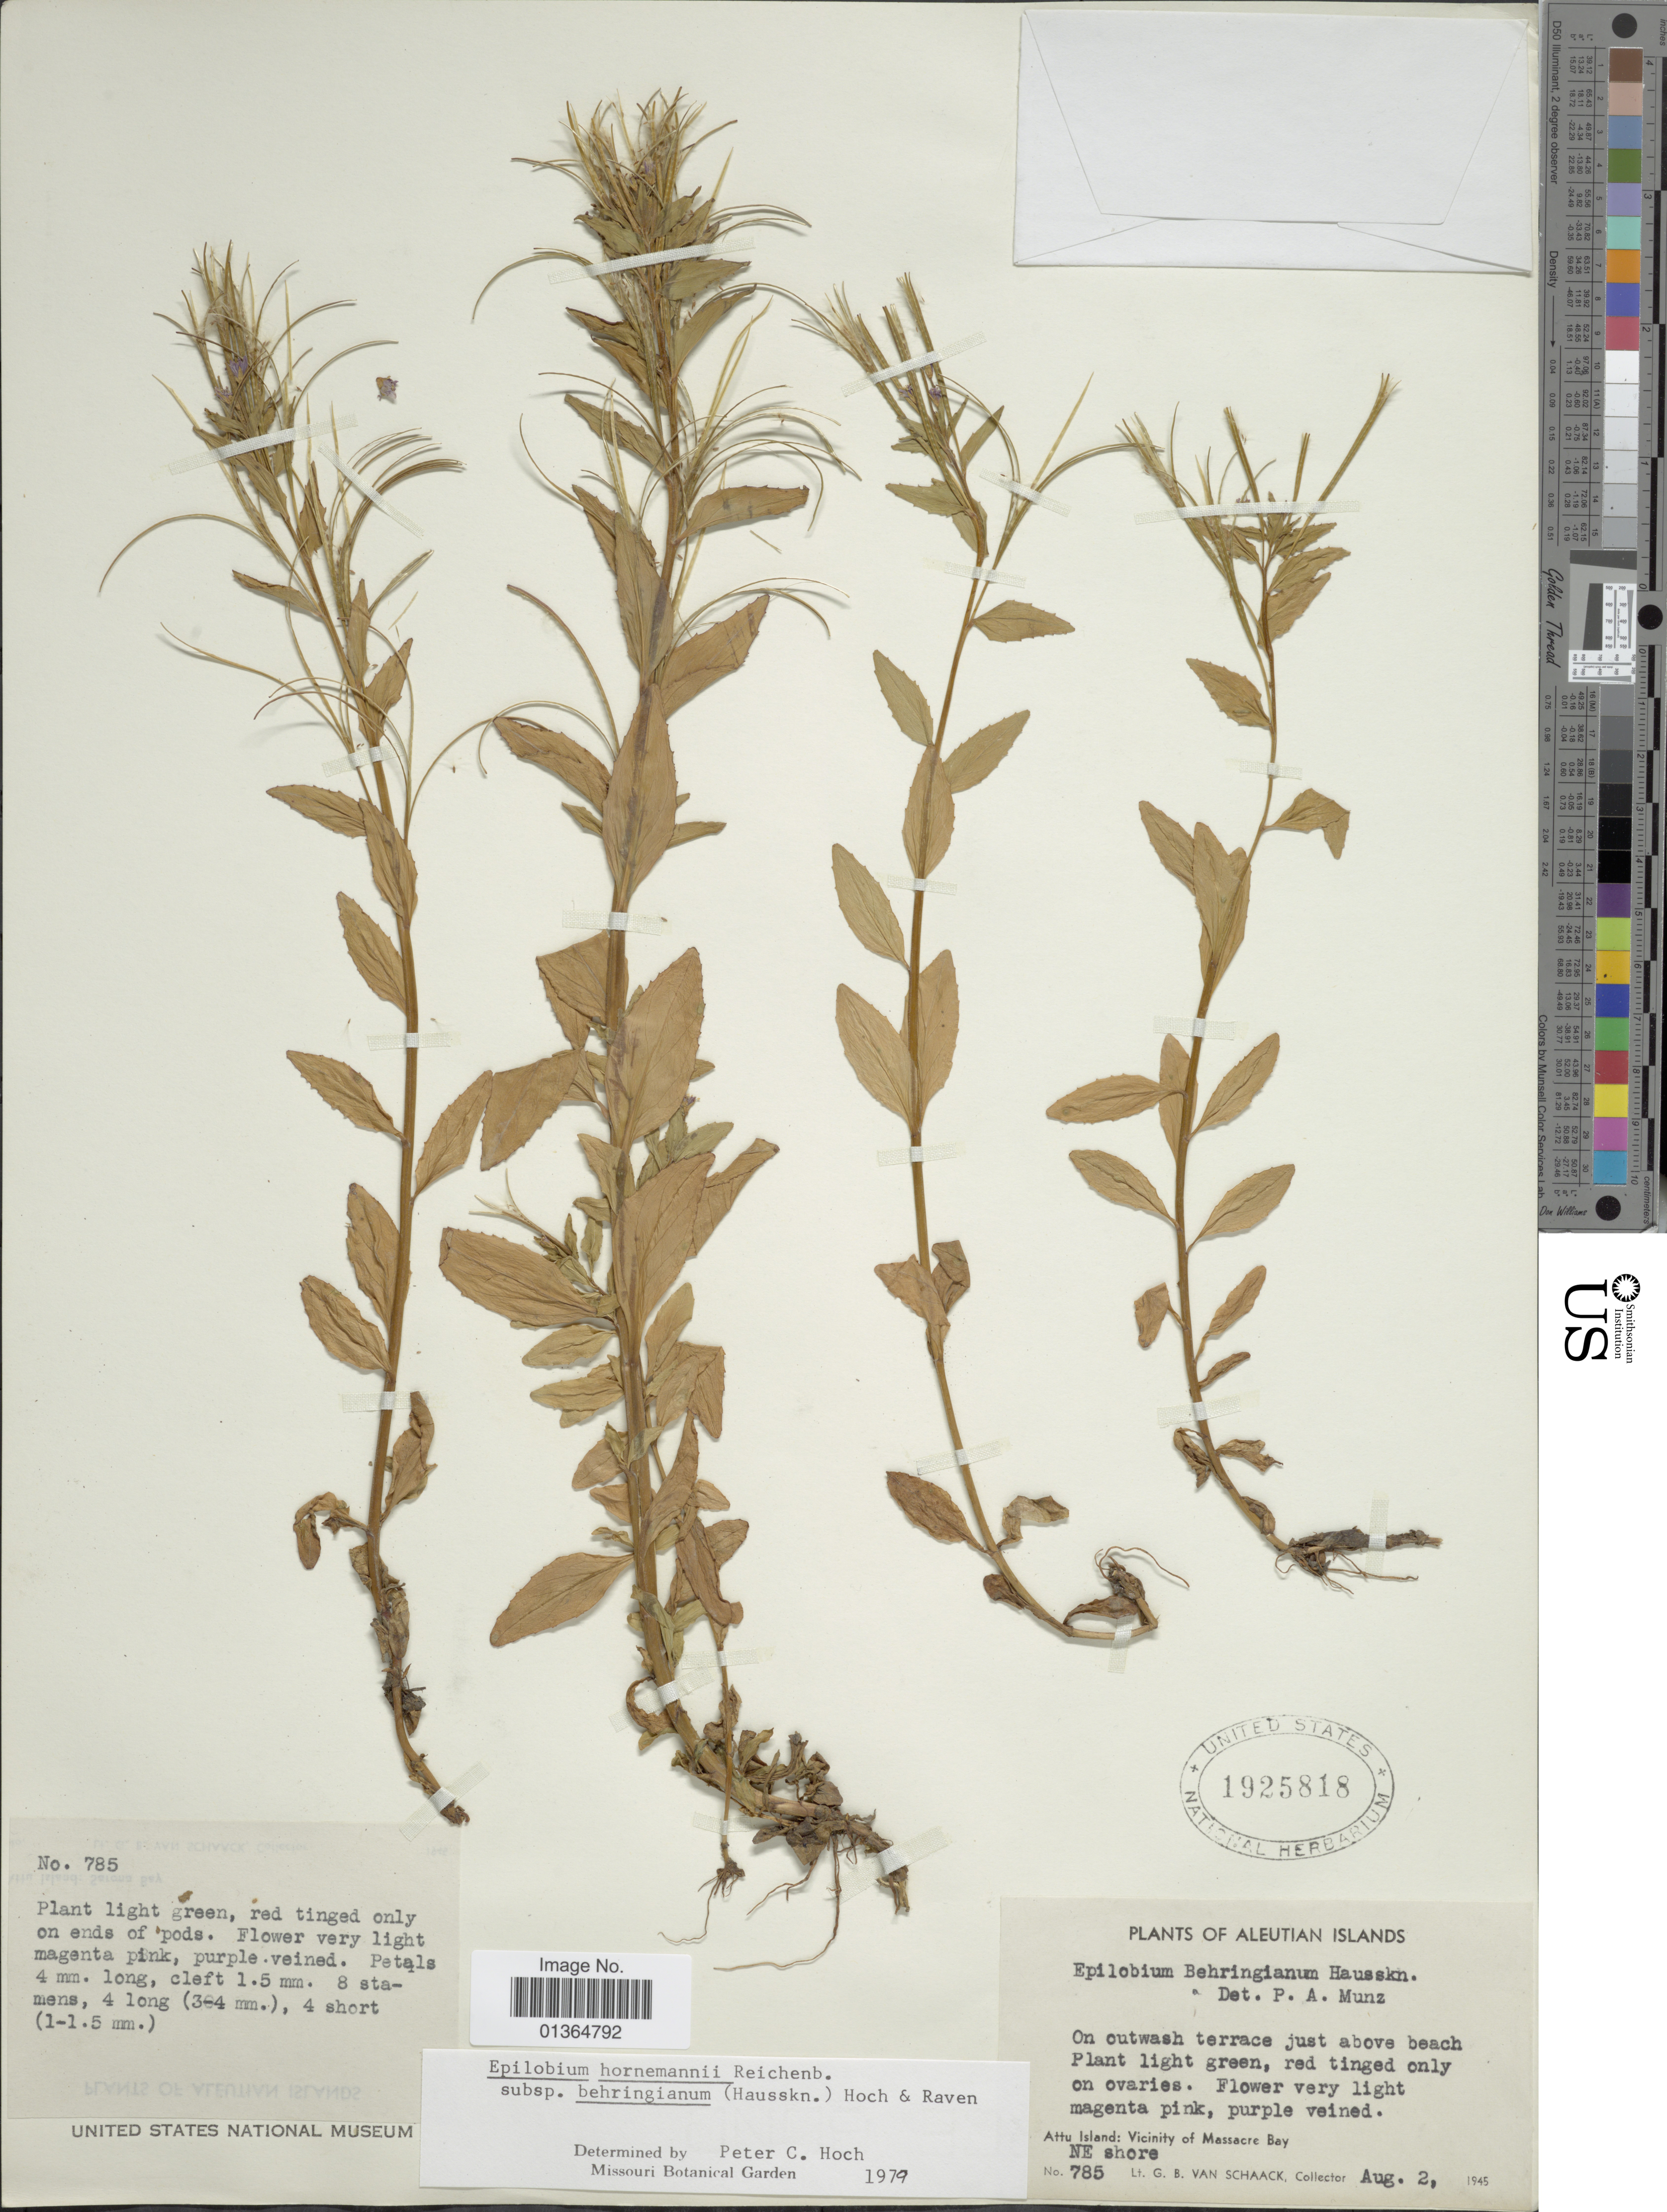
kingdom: Plantae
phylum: Tracheophyta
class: Magnoliopsida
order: Myrtales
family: Onagraceae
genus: Epilobium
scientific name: Epilobium hornemannii subsp. behringianum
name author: (Hausskn.) Hoch & P.H. Raven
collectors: G. Van Schaack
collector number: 785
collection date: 1945-08-02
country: United States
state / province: Alaska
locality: Aleutian Islands. Attu Island: Vicinity of Massacre Bay. NE shore.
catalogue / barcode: US 1925818